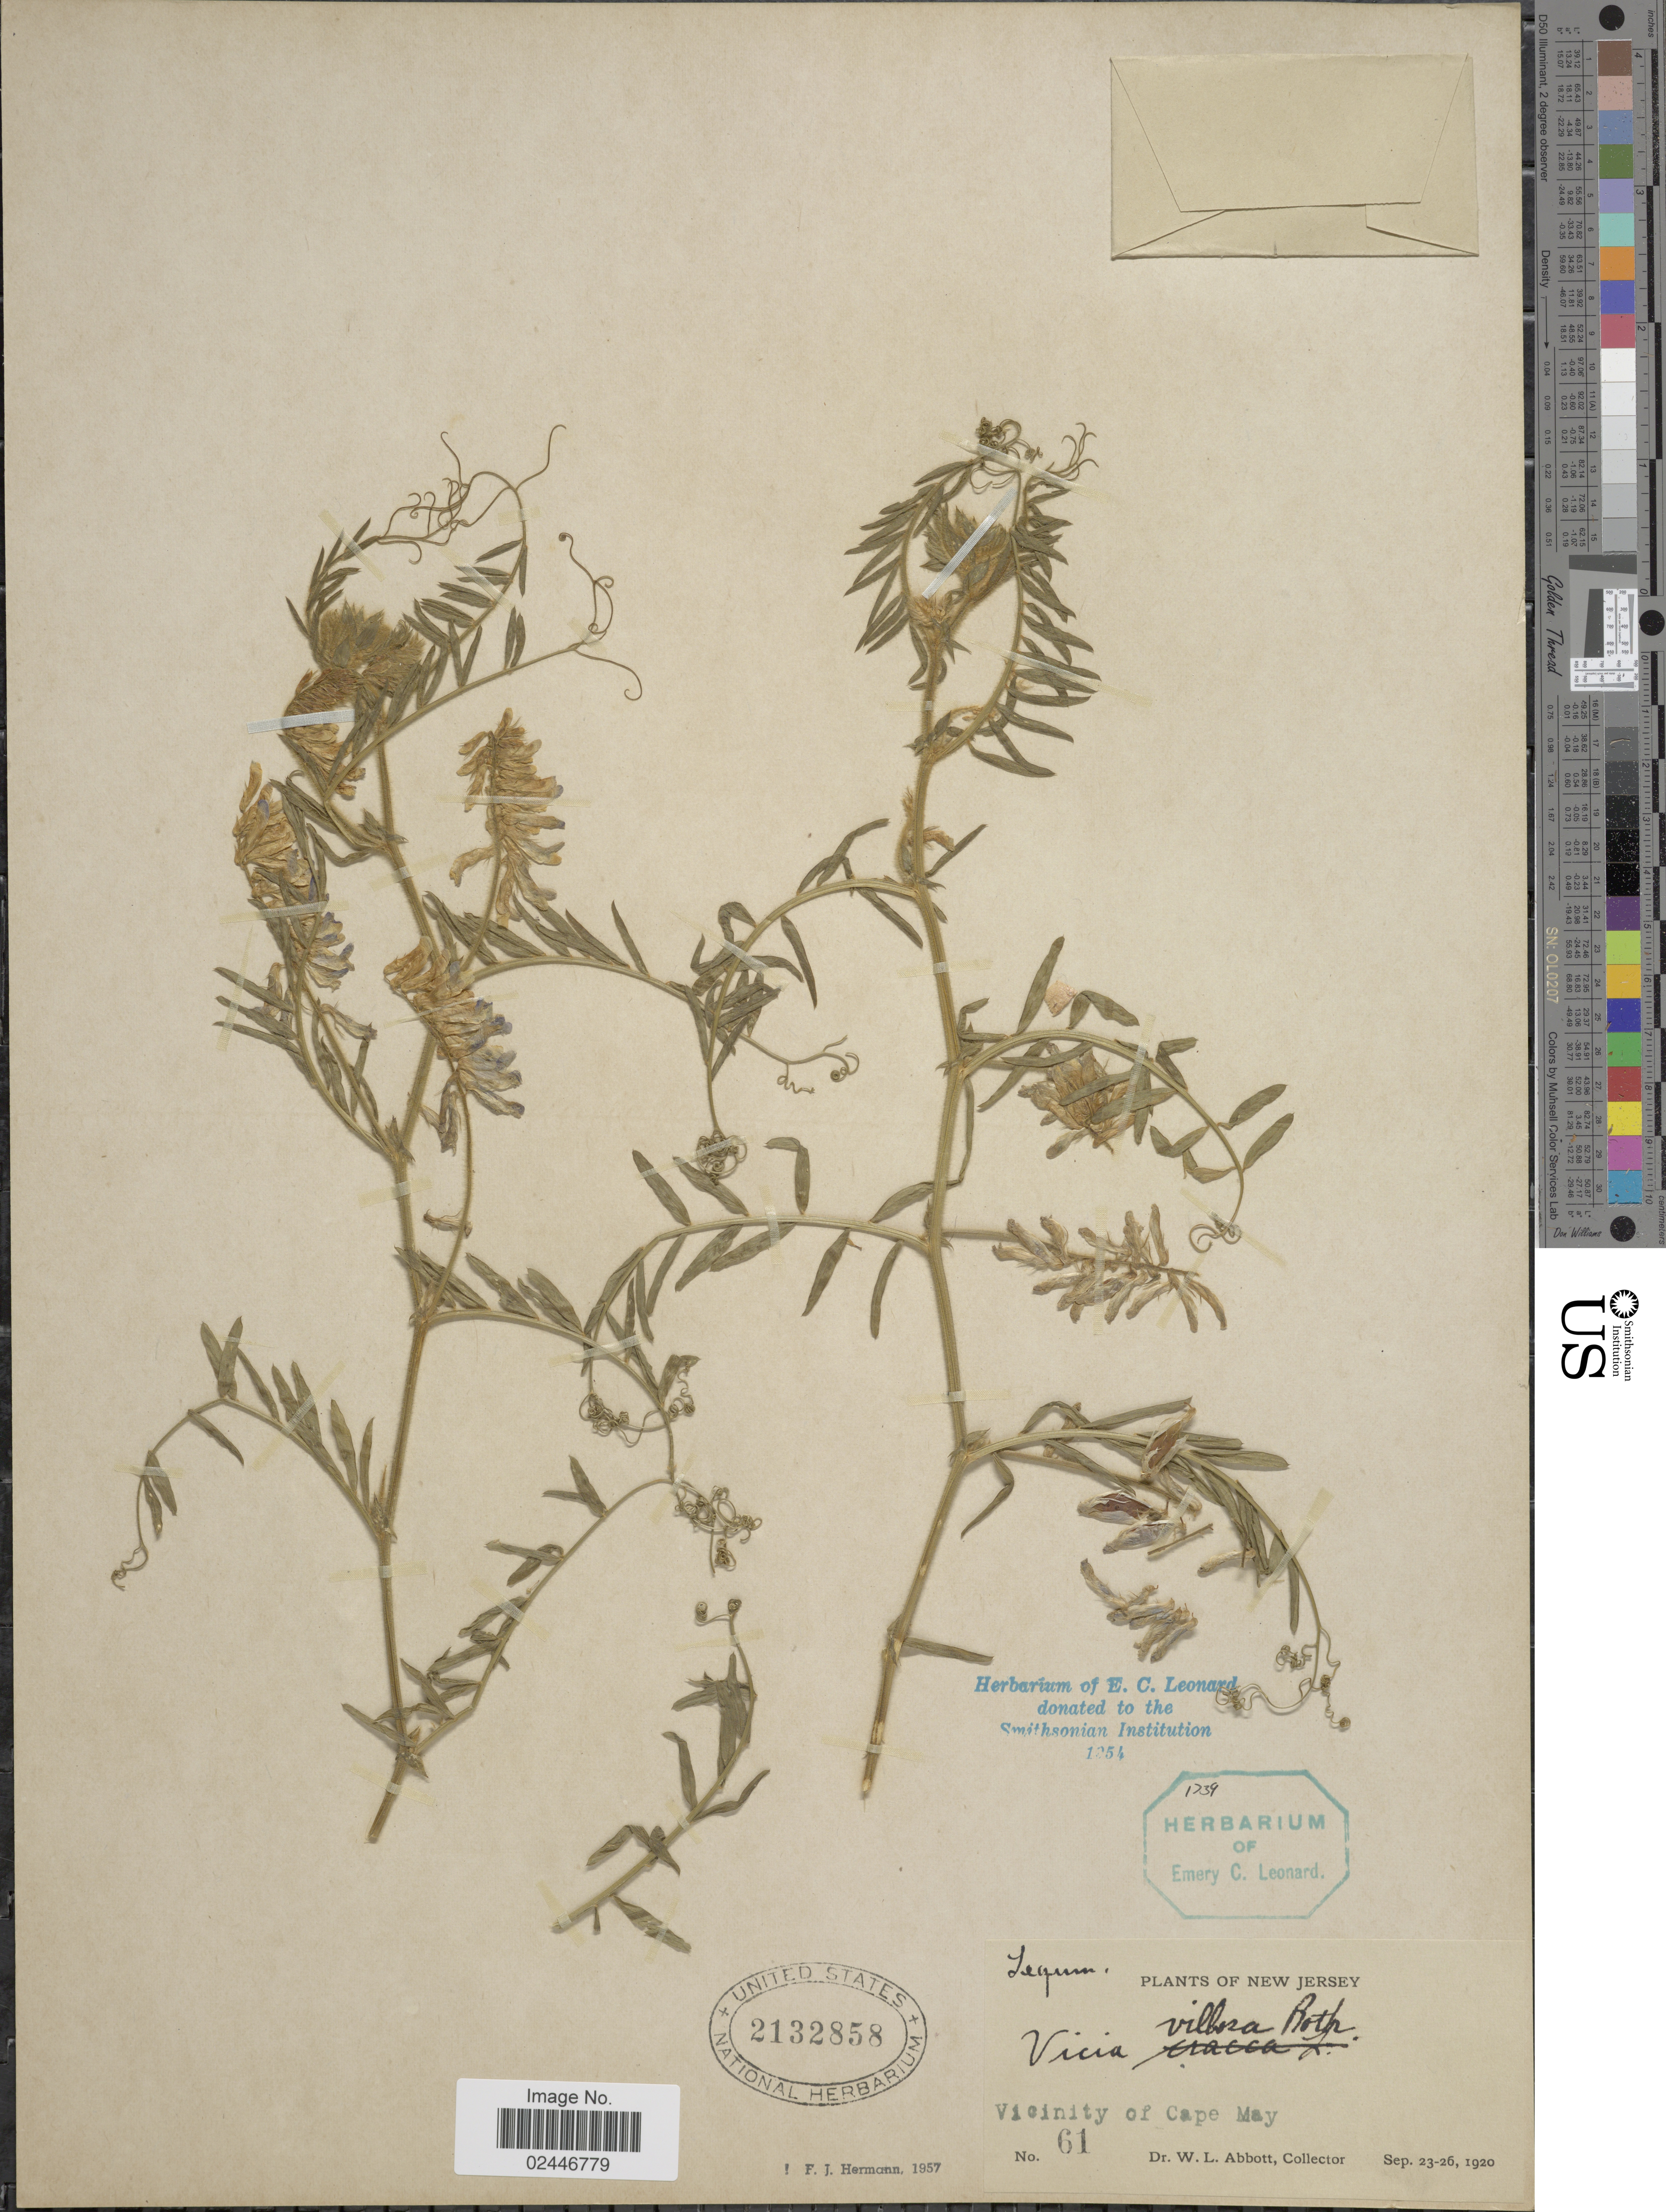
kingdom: Plantae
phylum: Tracheophyta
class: Magnoliopsida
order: Fabales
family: Fabaceae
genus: Vicia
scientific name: Vicia villosa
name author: Roth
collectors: W. L. Abbott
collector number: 61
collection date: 1920-09-23/1920-09-26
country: United States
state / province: New Jersey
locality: Vicinity of Cape May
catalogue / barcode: US 2132858